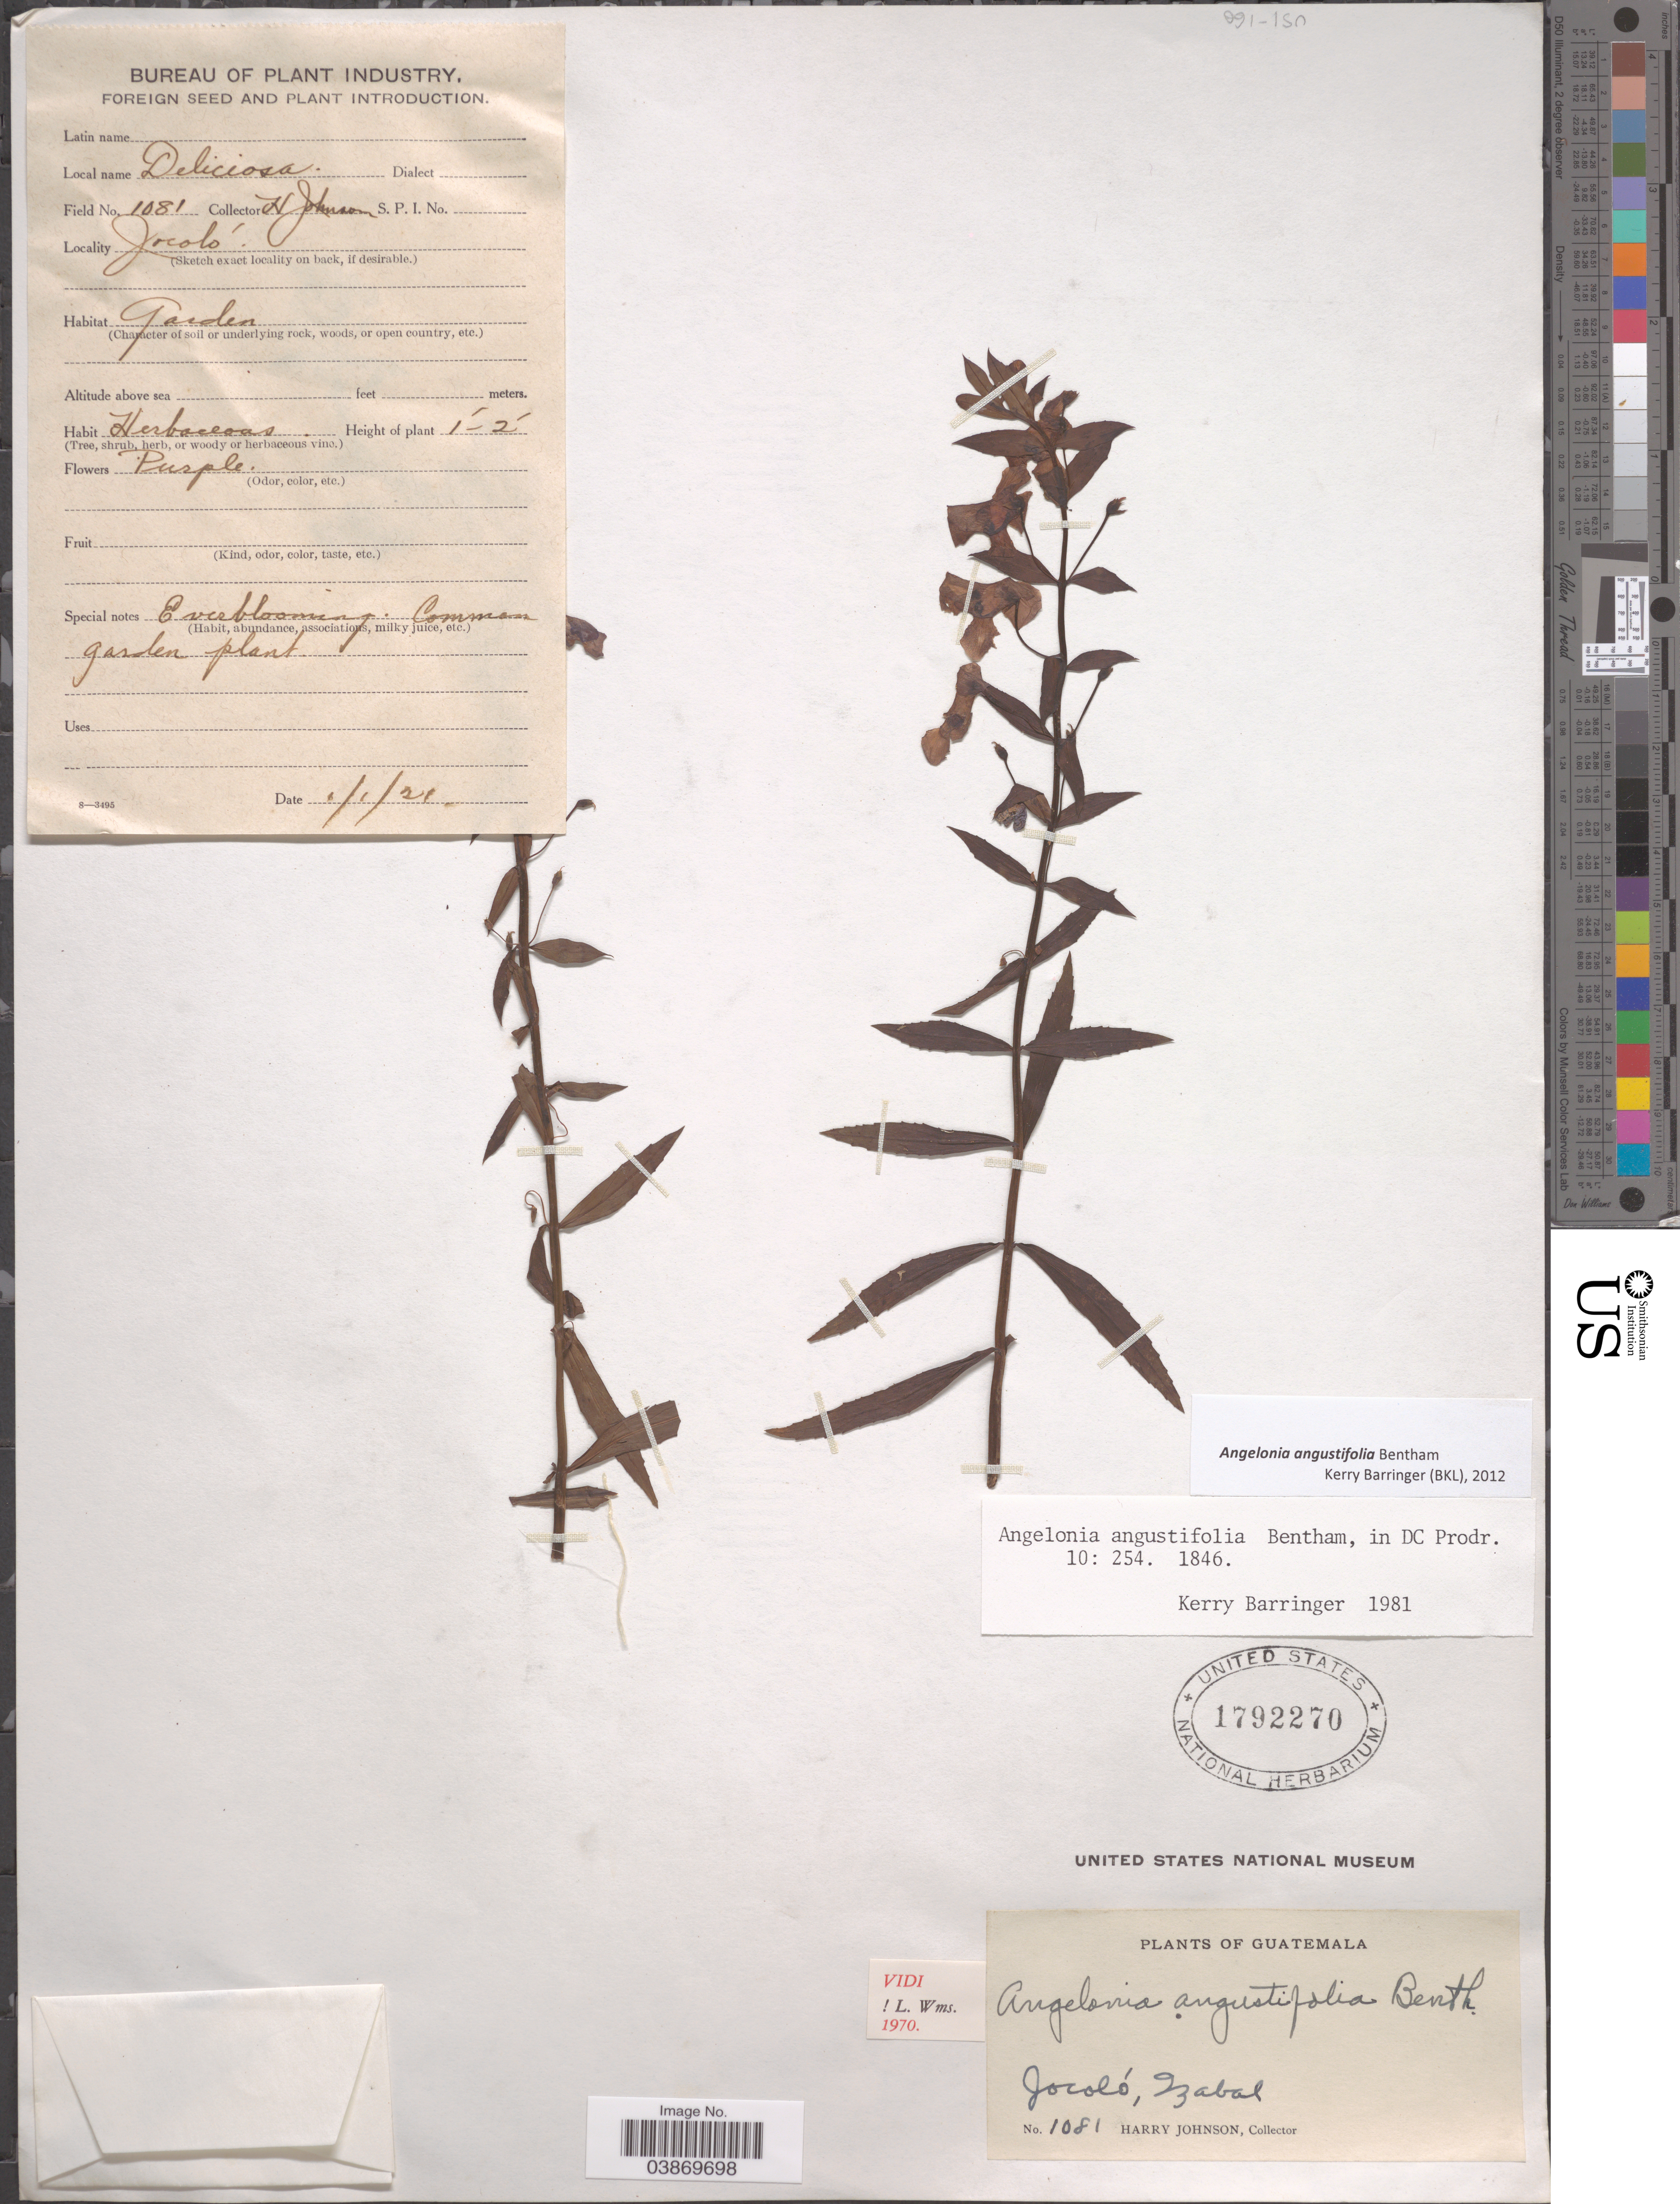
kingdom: Plantae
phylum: Tracheophyta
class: Magnoliopsida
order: Lamiales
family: Plantaginaceae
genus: Angelonia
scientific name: Angelonia angustifolia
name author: Benth.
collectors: H. Johnson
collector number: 1081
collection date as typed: Transcribed d/m/y: 1/1/21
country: Guatemala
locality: Jocoló, Babal.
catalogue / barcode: US 1792270